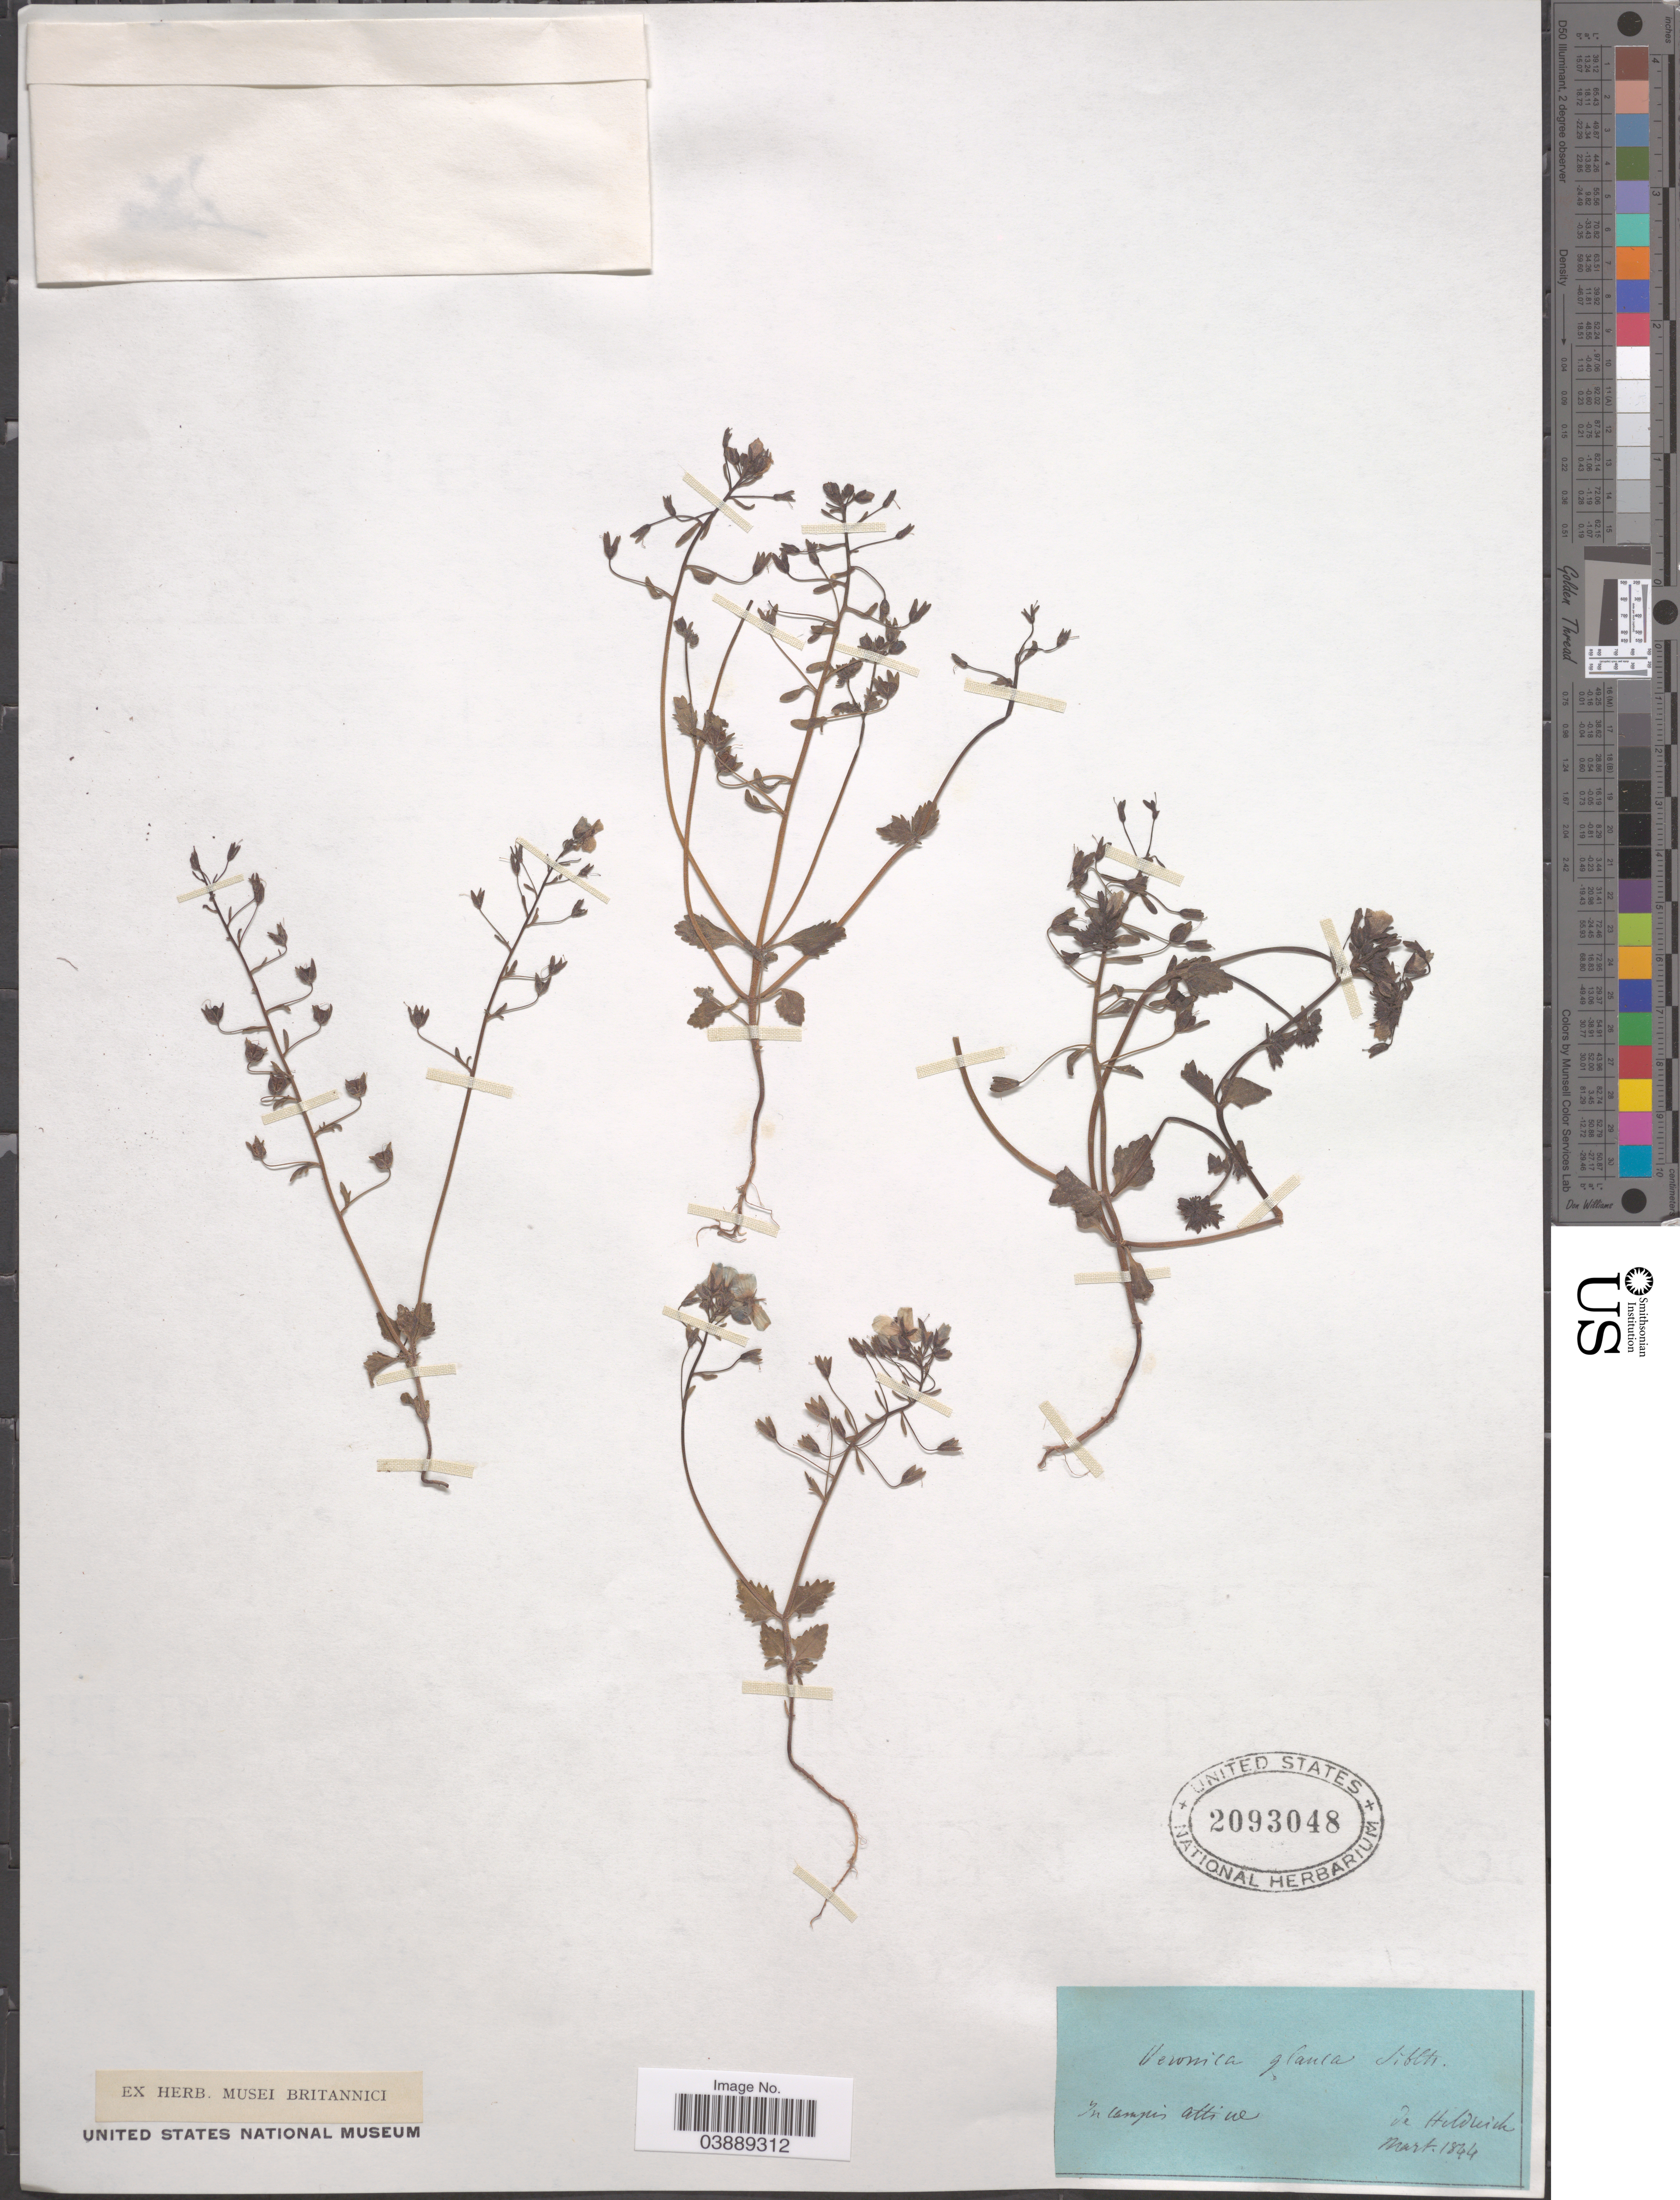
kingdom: Plantae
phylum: Tracheophyta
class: Magnoliopsida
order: Lamiales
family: Plantaginaceae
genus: Veronica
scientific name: Veronica glauca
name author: Sm.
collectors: -. De Heldreich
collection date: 1844-03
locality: In campis attine.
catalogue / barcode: US 2093048